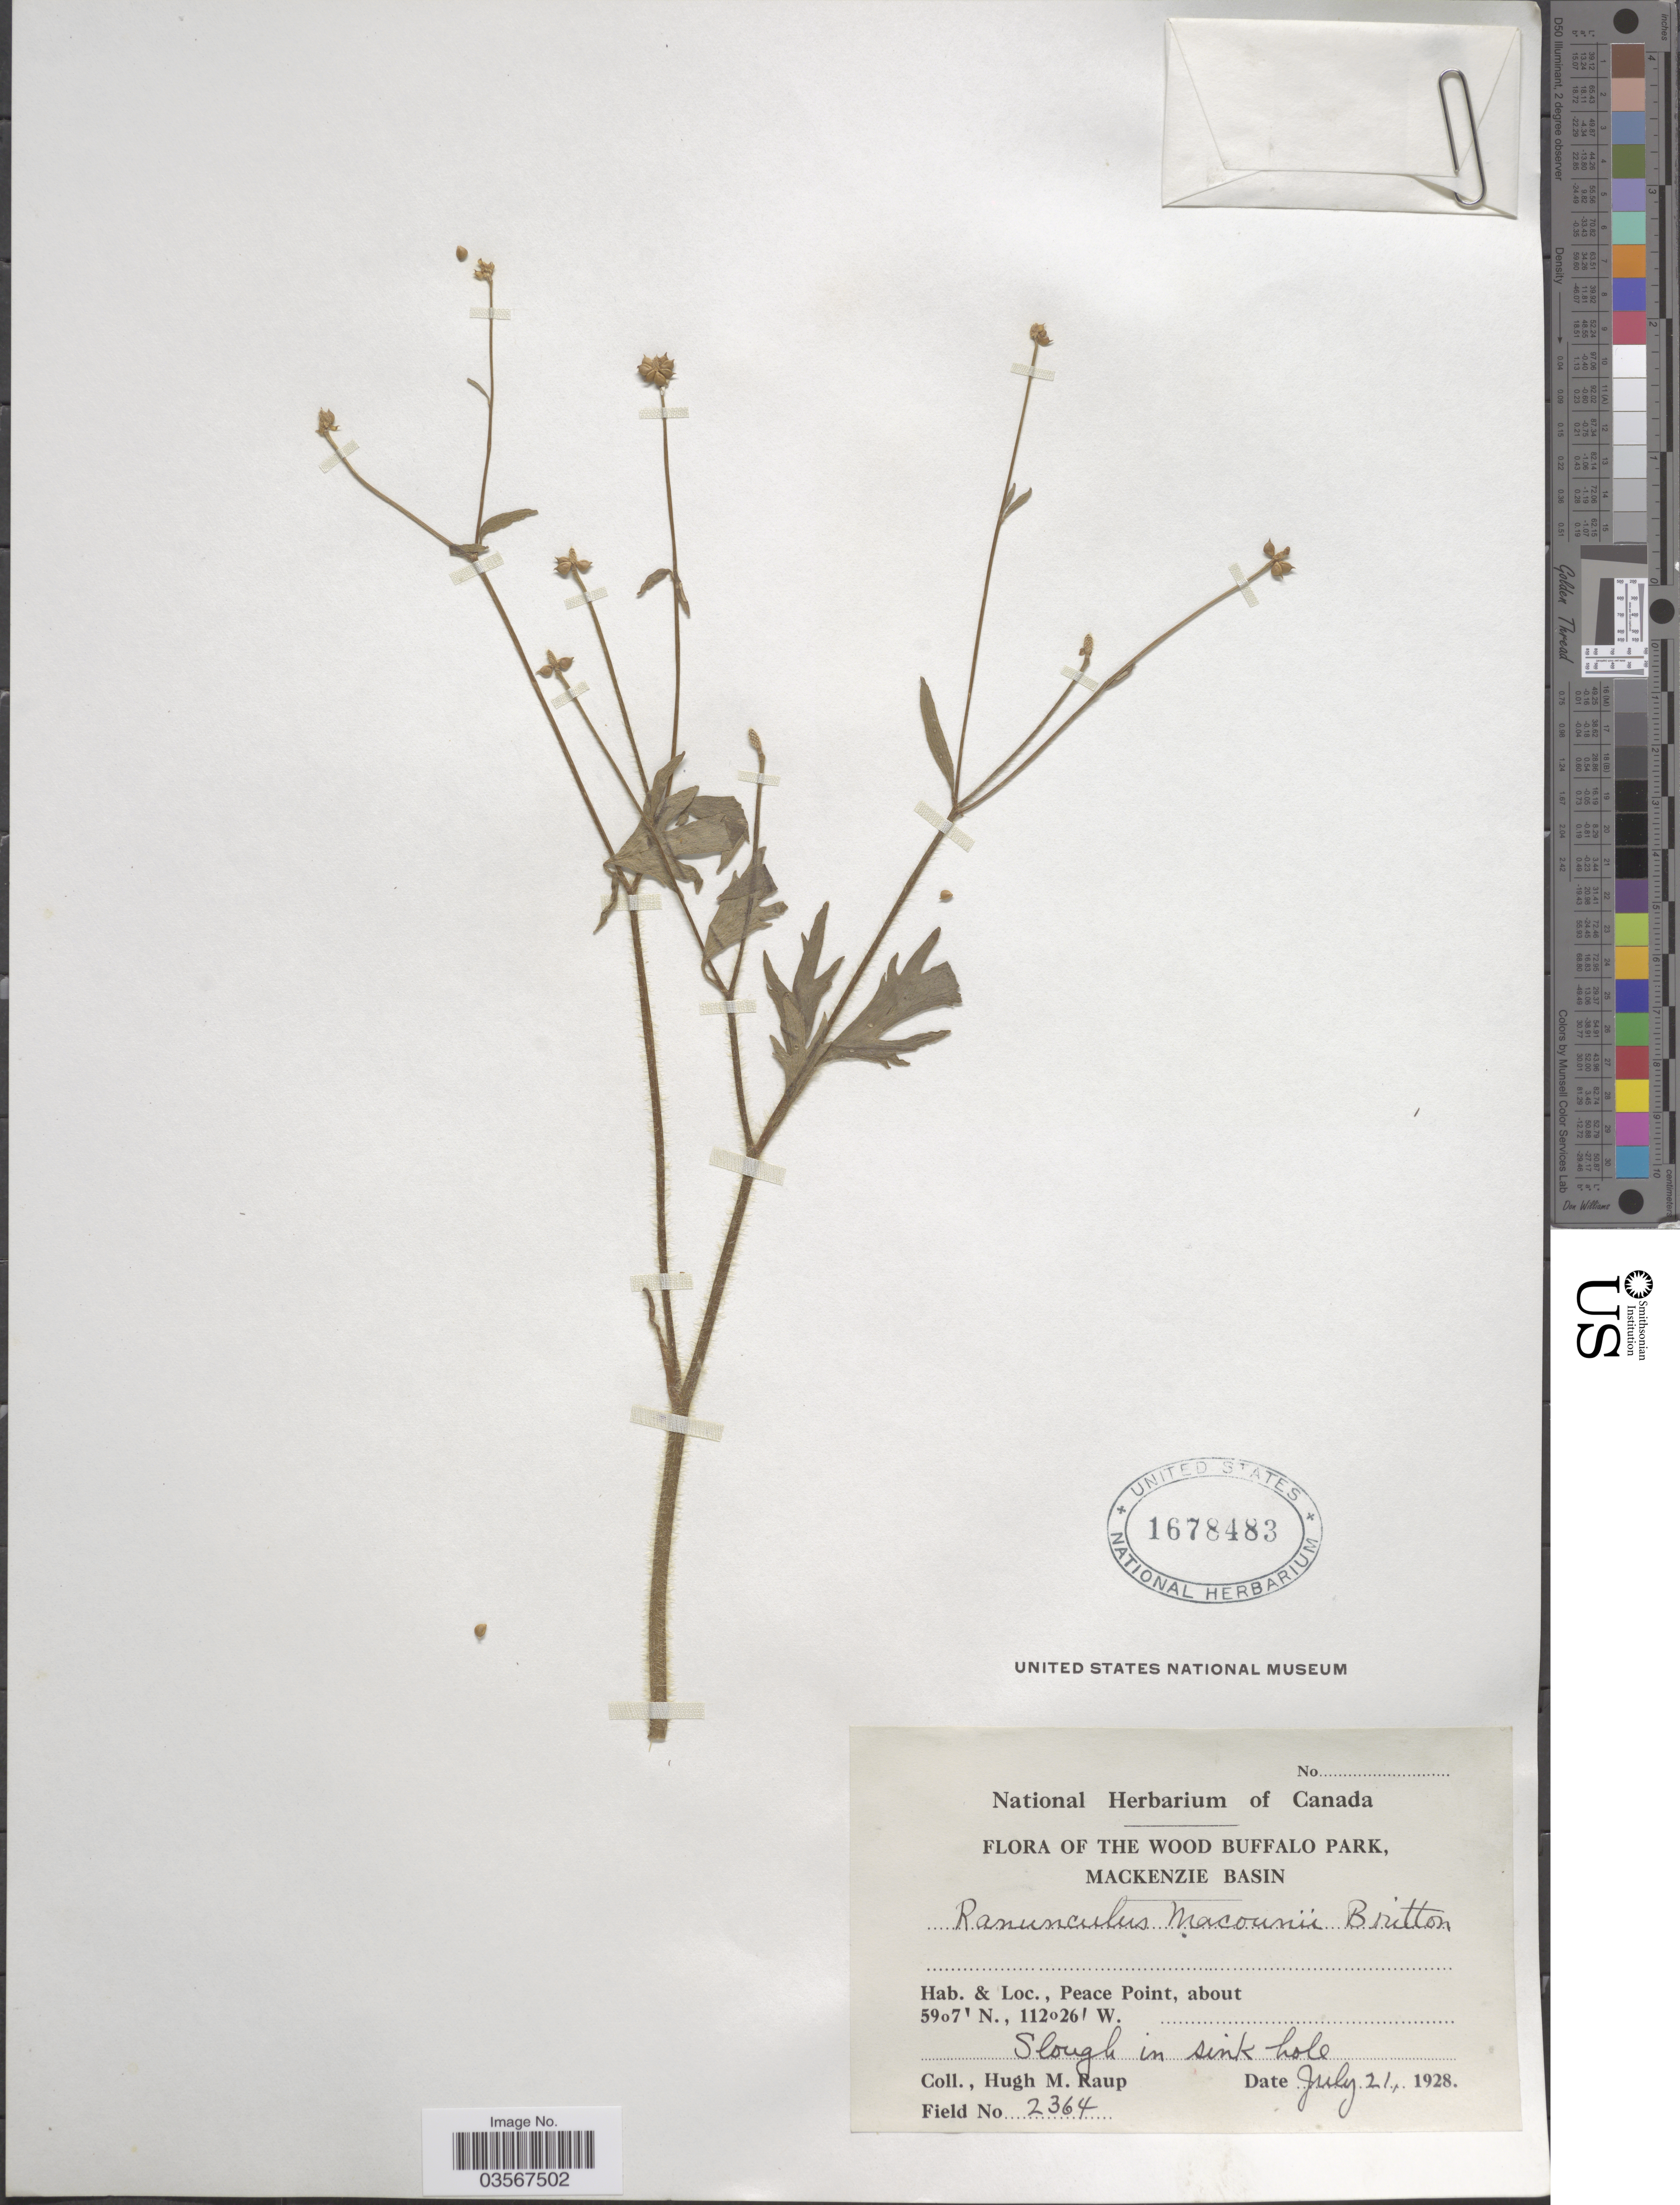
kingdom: Plantae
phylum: Tracheophyta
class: Magnoliopsida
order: Ranunculales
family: Ranunculaceae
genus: Ranunculus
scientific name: Ranunculus macounii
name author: Britton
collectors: H. Raup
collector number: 2364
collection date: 1928-07-21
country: Canada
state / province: Alberta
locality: The Wood Buffalo Park, Mackenzie Basin. Peace Point.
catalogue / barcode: US 1678483